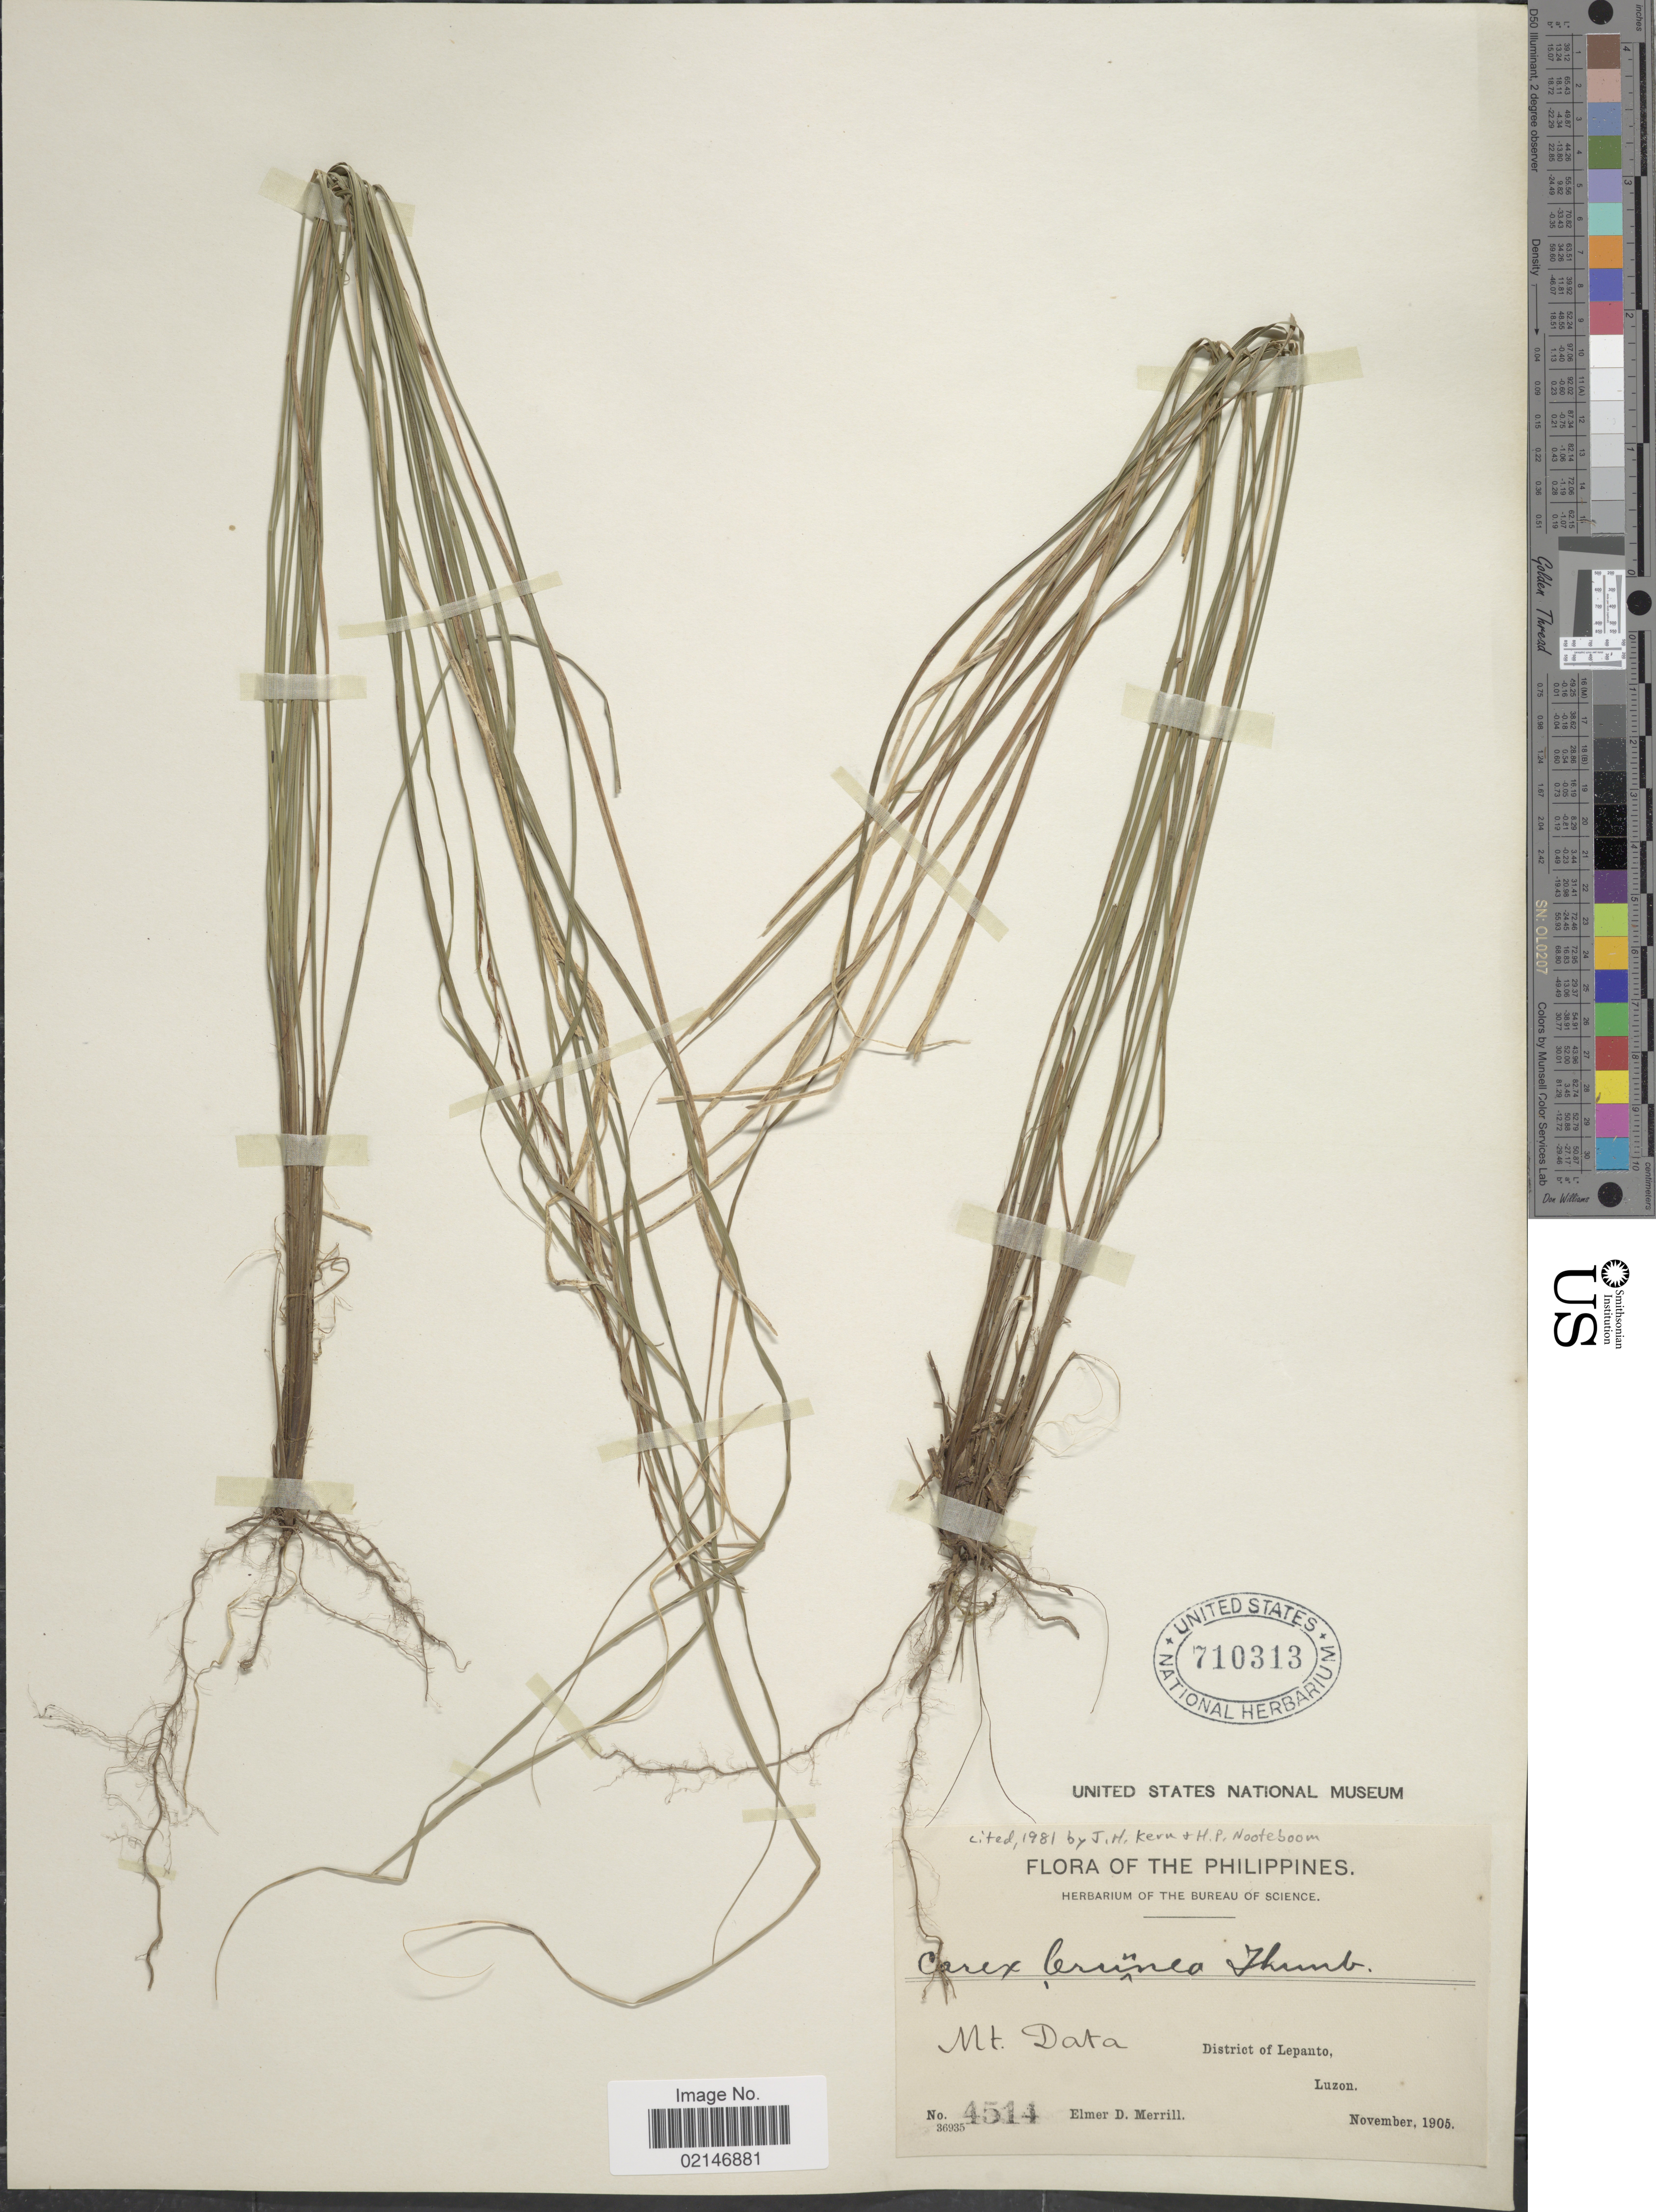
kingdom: Plantae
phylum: Tracheophyta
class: Liliopsida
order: Poales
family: Cyperaceae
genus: Carex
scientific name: Carex brunnea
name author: Thunb.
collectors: E. D. Merrill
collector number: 4514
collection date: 1905-11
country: Philippines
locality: Mt. Data, District of Lepanto, Luzon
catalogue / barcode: US 710313